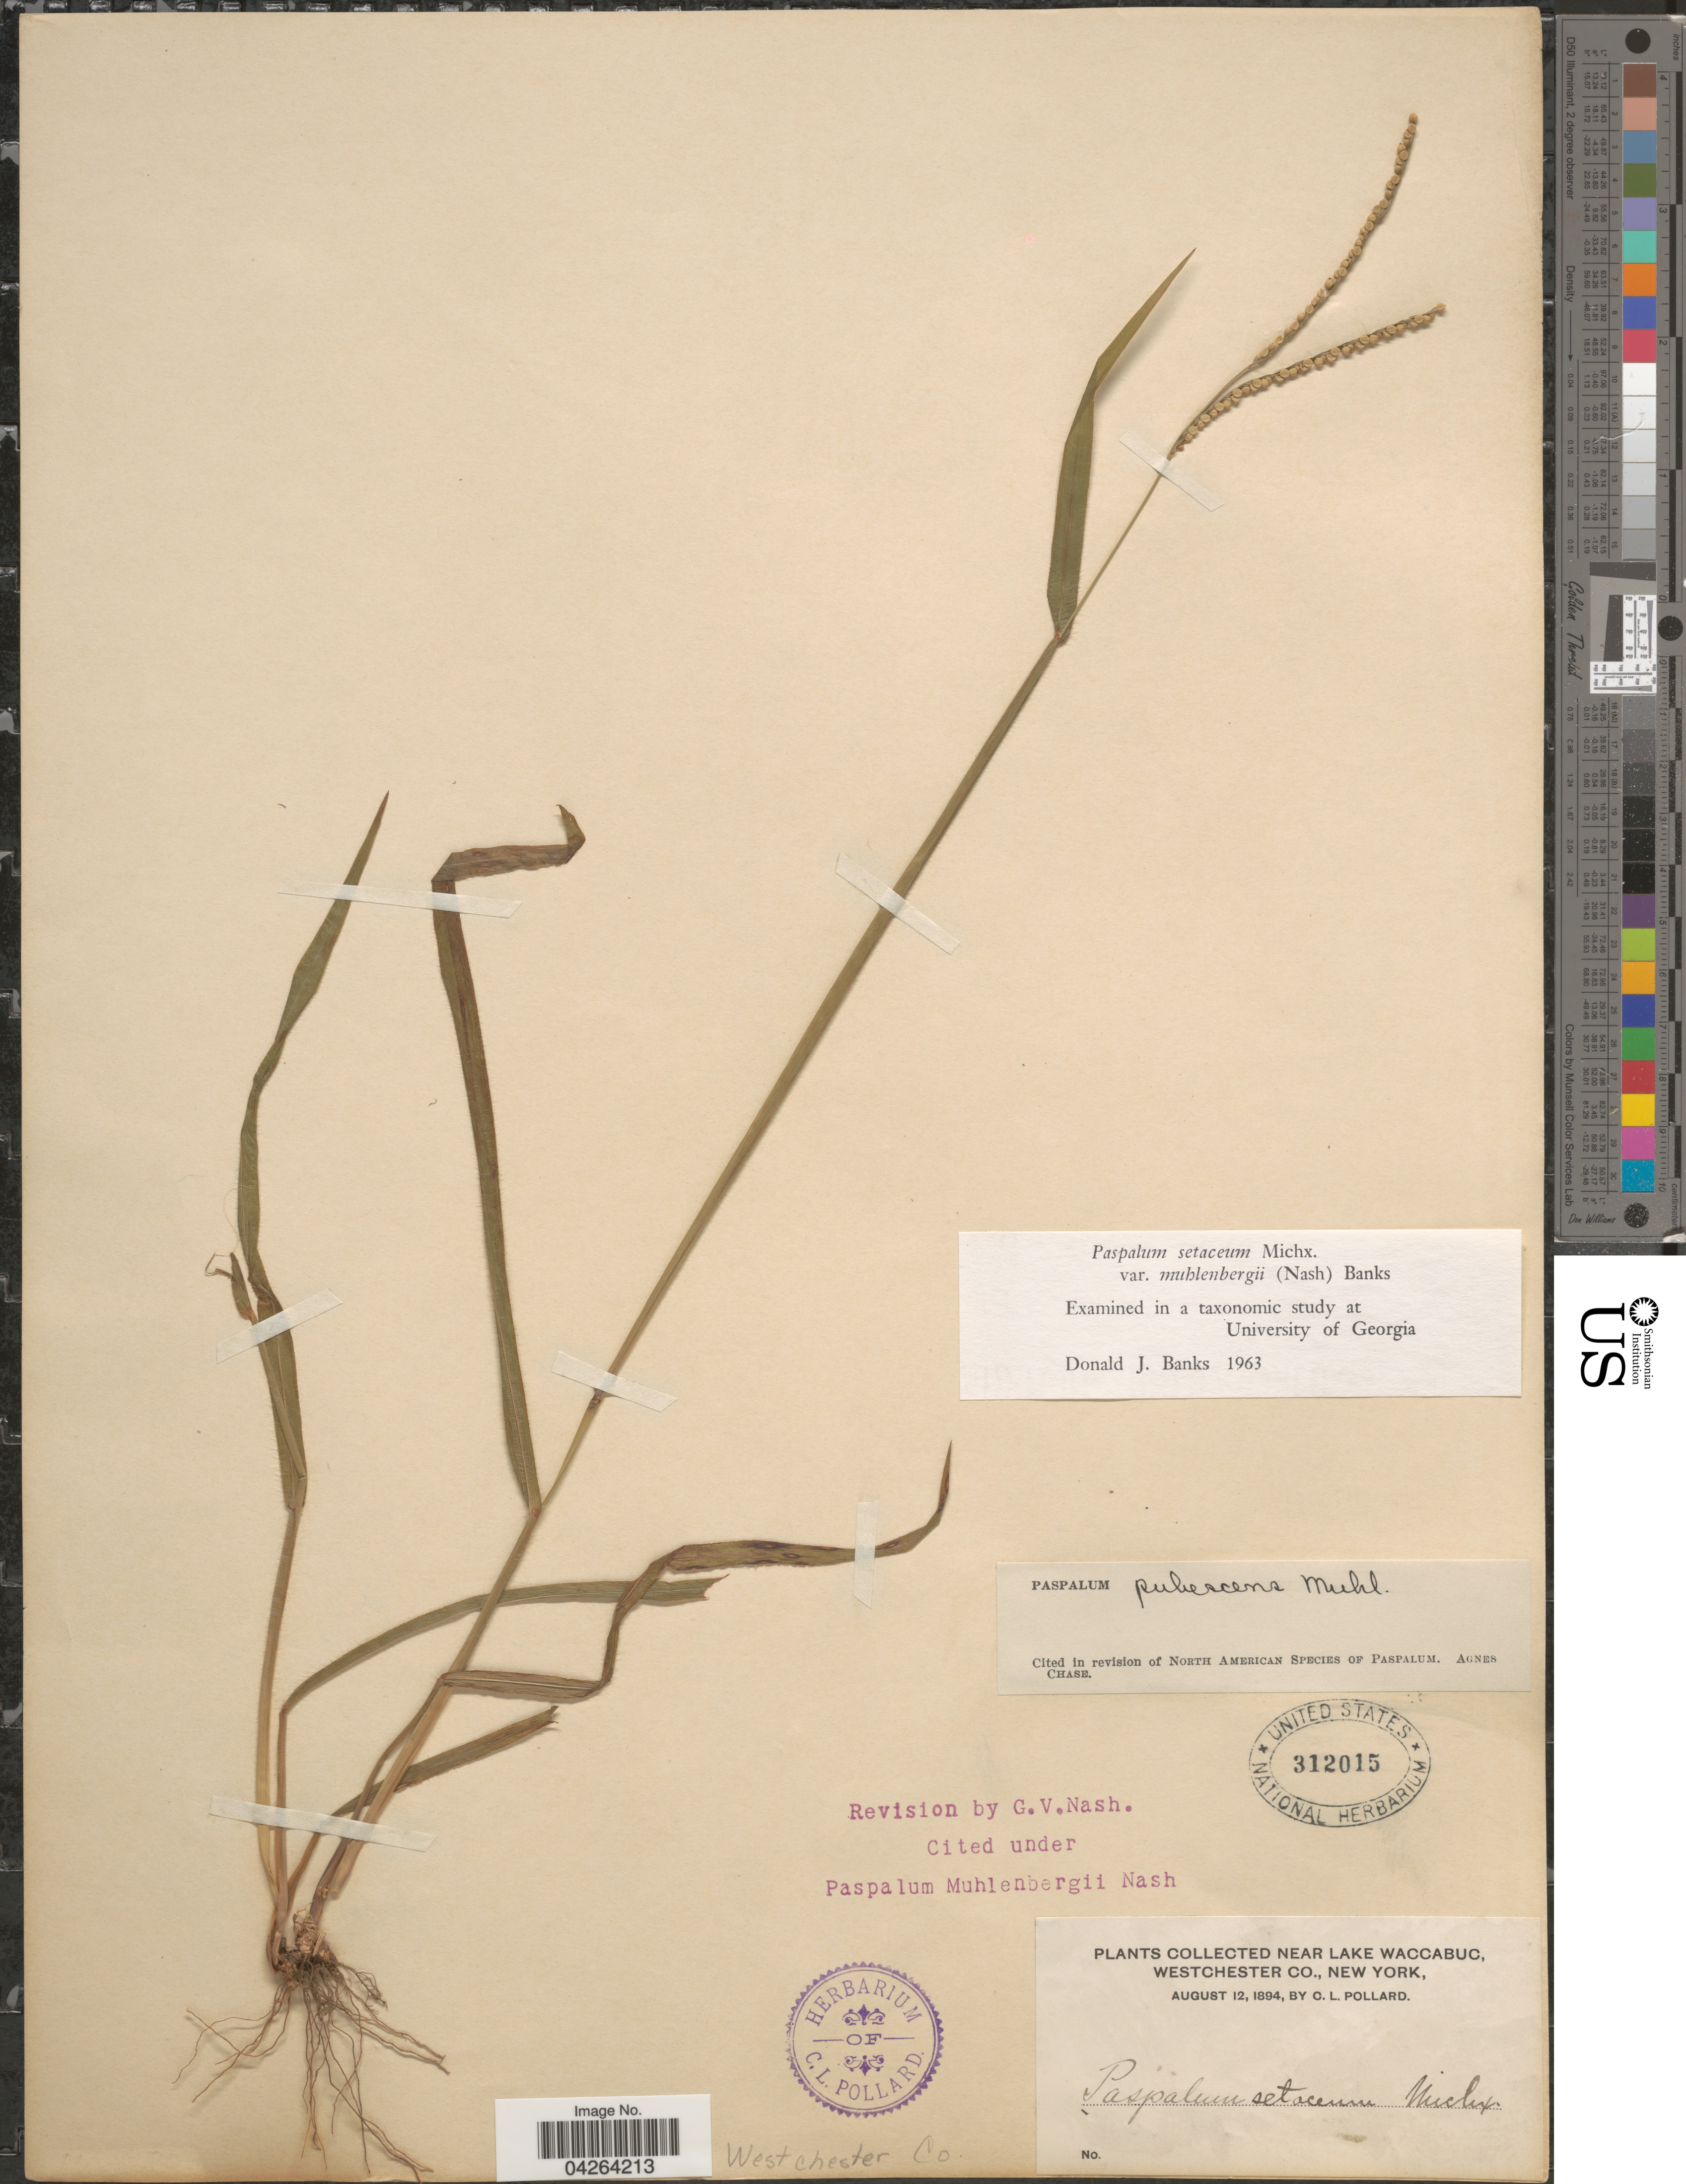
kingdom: Plantae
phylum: Tracheophyta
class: Liliopsida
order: Poales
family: Poaceae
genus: Paspalum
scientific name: Paspalum setaceum var. muhlenbergii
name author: (Nash) D.J. Banks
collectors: C. L. Pollard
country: United States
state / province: New York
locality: Near Lake Waccabuc, Westchester Co.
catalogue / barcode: US 312015